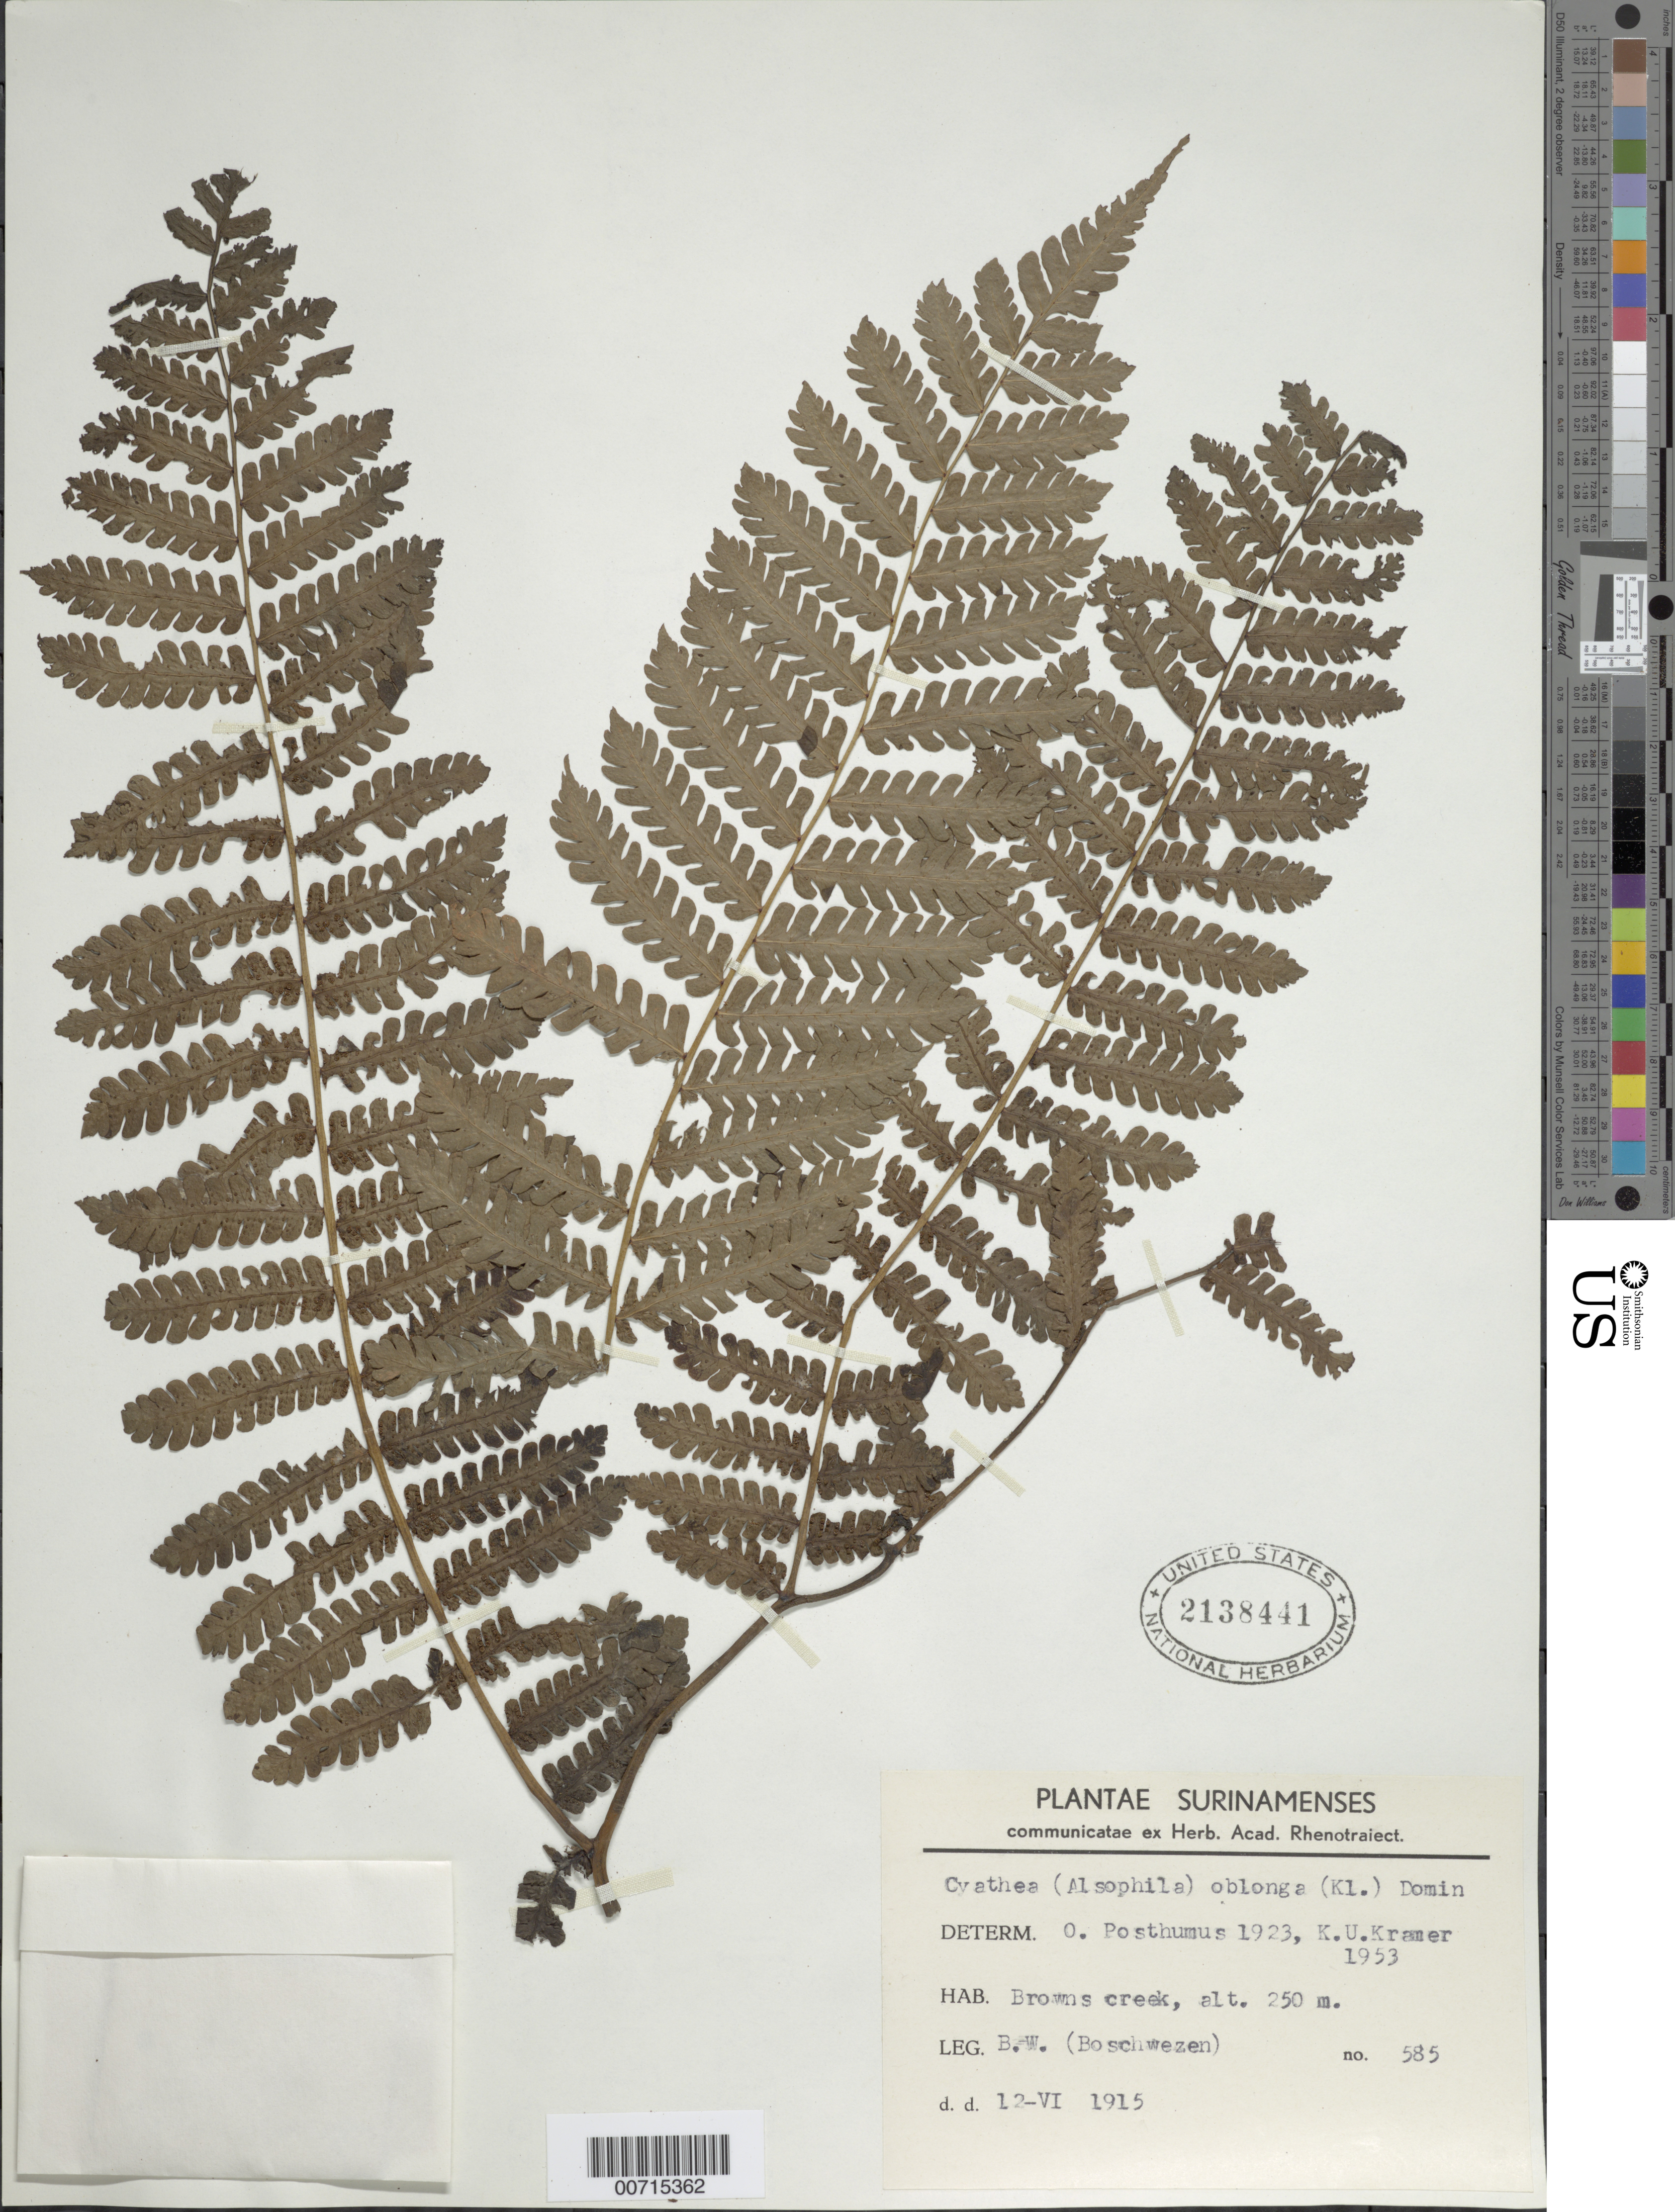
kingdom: Plantae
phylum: Tracheophyta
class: Polypodiopsida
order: Cyatheales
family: Cyatheaceae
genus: Cyathea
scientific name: Cyathea pungens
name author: (Willd.) Domin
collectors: Collector illegible, G. Stahel & -. Gonggrijp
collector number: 585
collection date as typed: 12-Jun-15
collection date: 1915-06-12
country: Suriname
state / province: Brokopondo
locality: Brownskreek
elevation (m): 250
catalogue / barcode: US 2138441